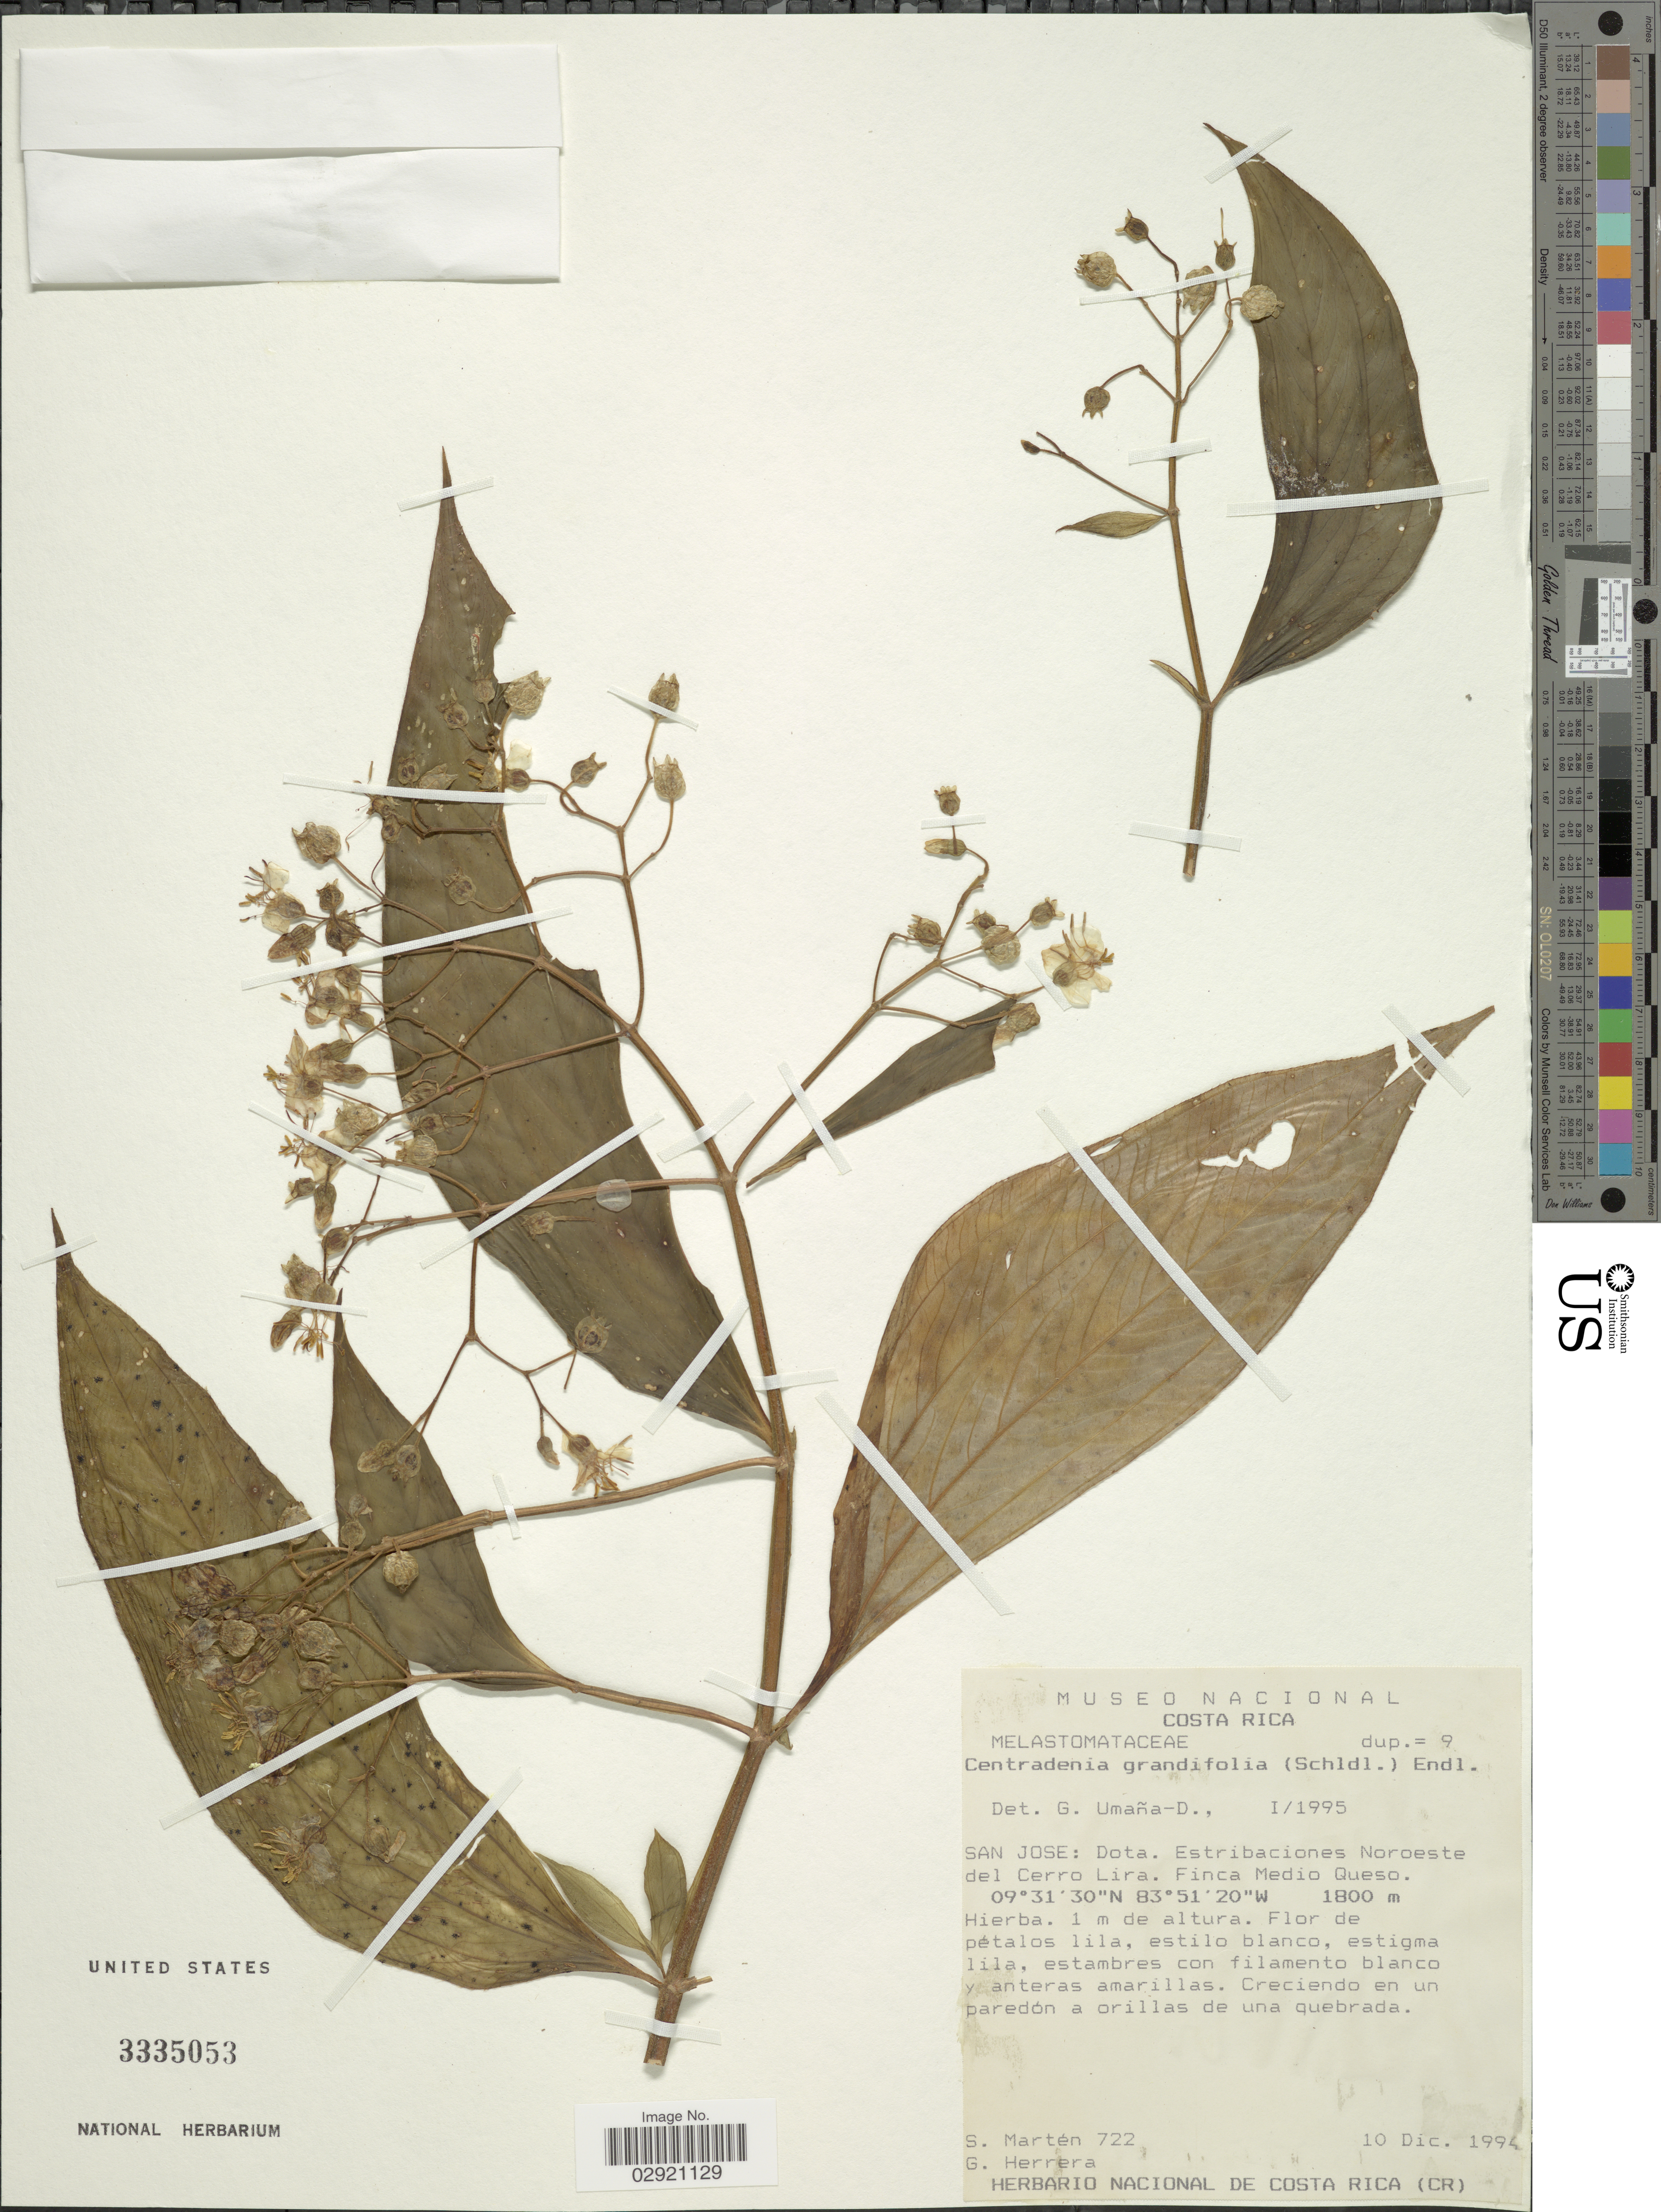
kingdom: Plantae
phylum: Tracheophyta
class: Magnoliopsida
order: Myrtales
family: Melastomataceae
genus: Centradenia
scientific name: Centradenia grandifolia subsp. brevisepala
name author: (Gleason) Almeda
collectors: S. Marten & G. Herrera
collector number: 722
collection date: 1994-12-10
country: Costa Rica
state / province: San José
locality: Dota. Estribaciones Noroeste del Cerro Lira. Finca Medio Queso.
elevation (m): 1800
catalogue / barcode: US 3335053